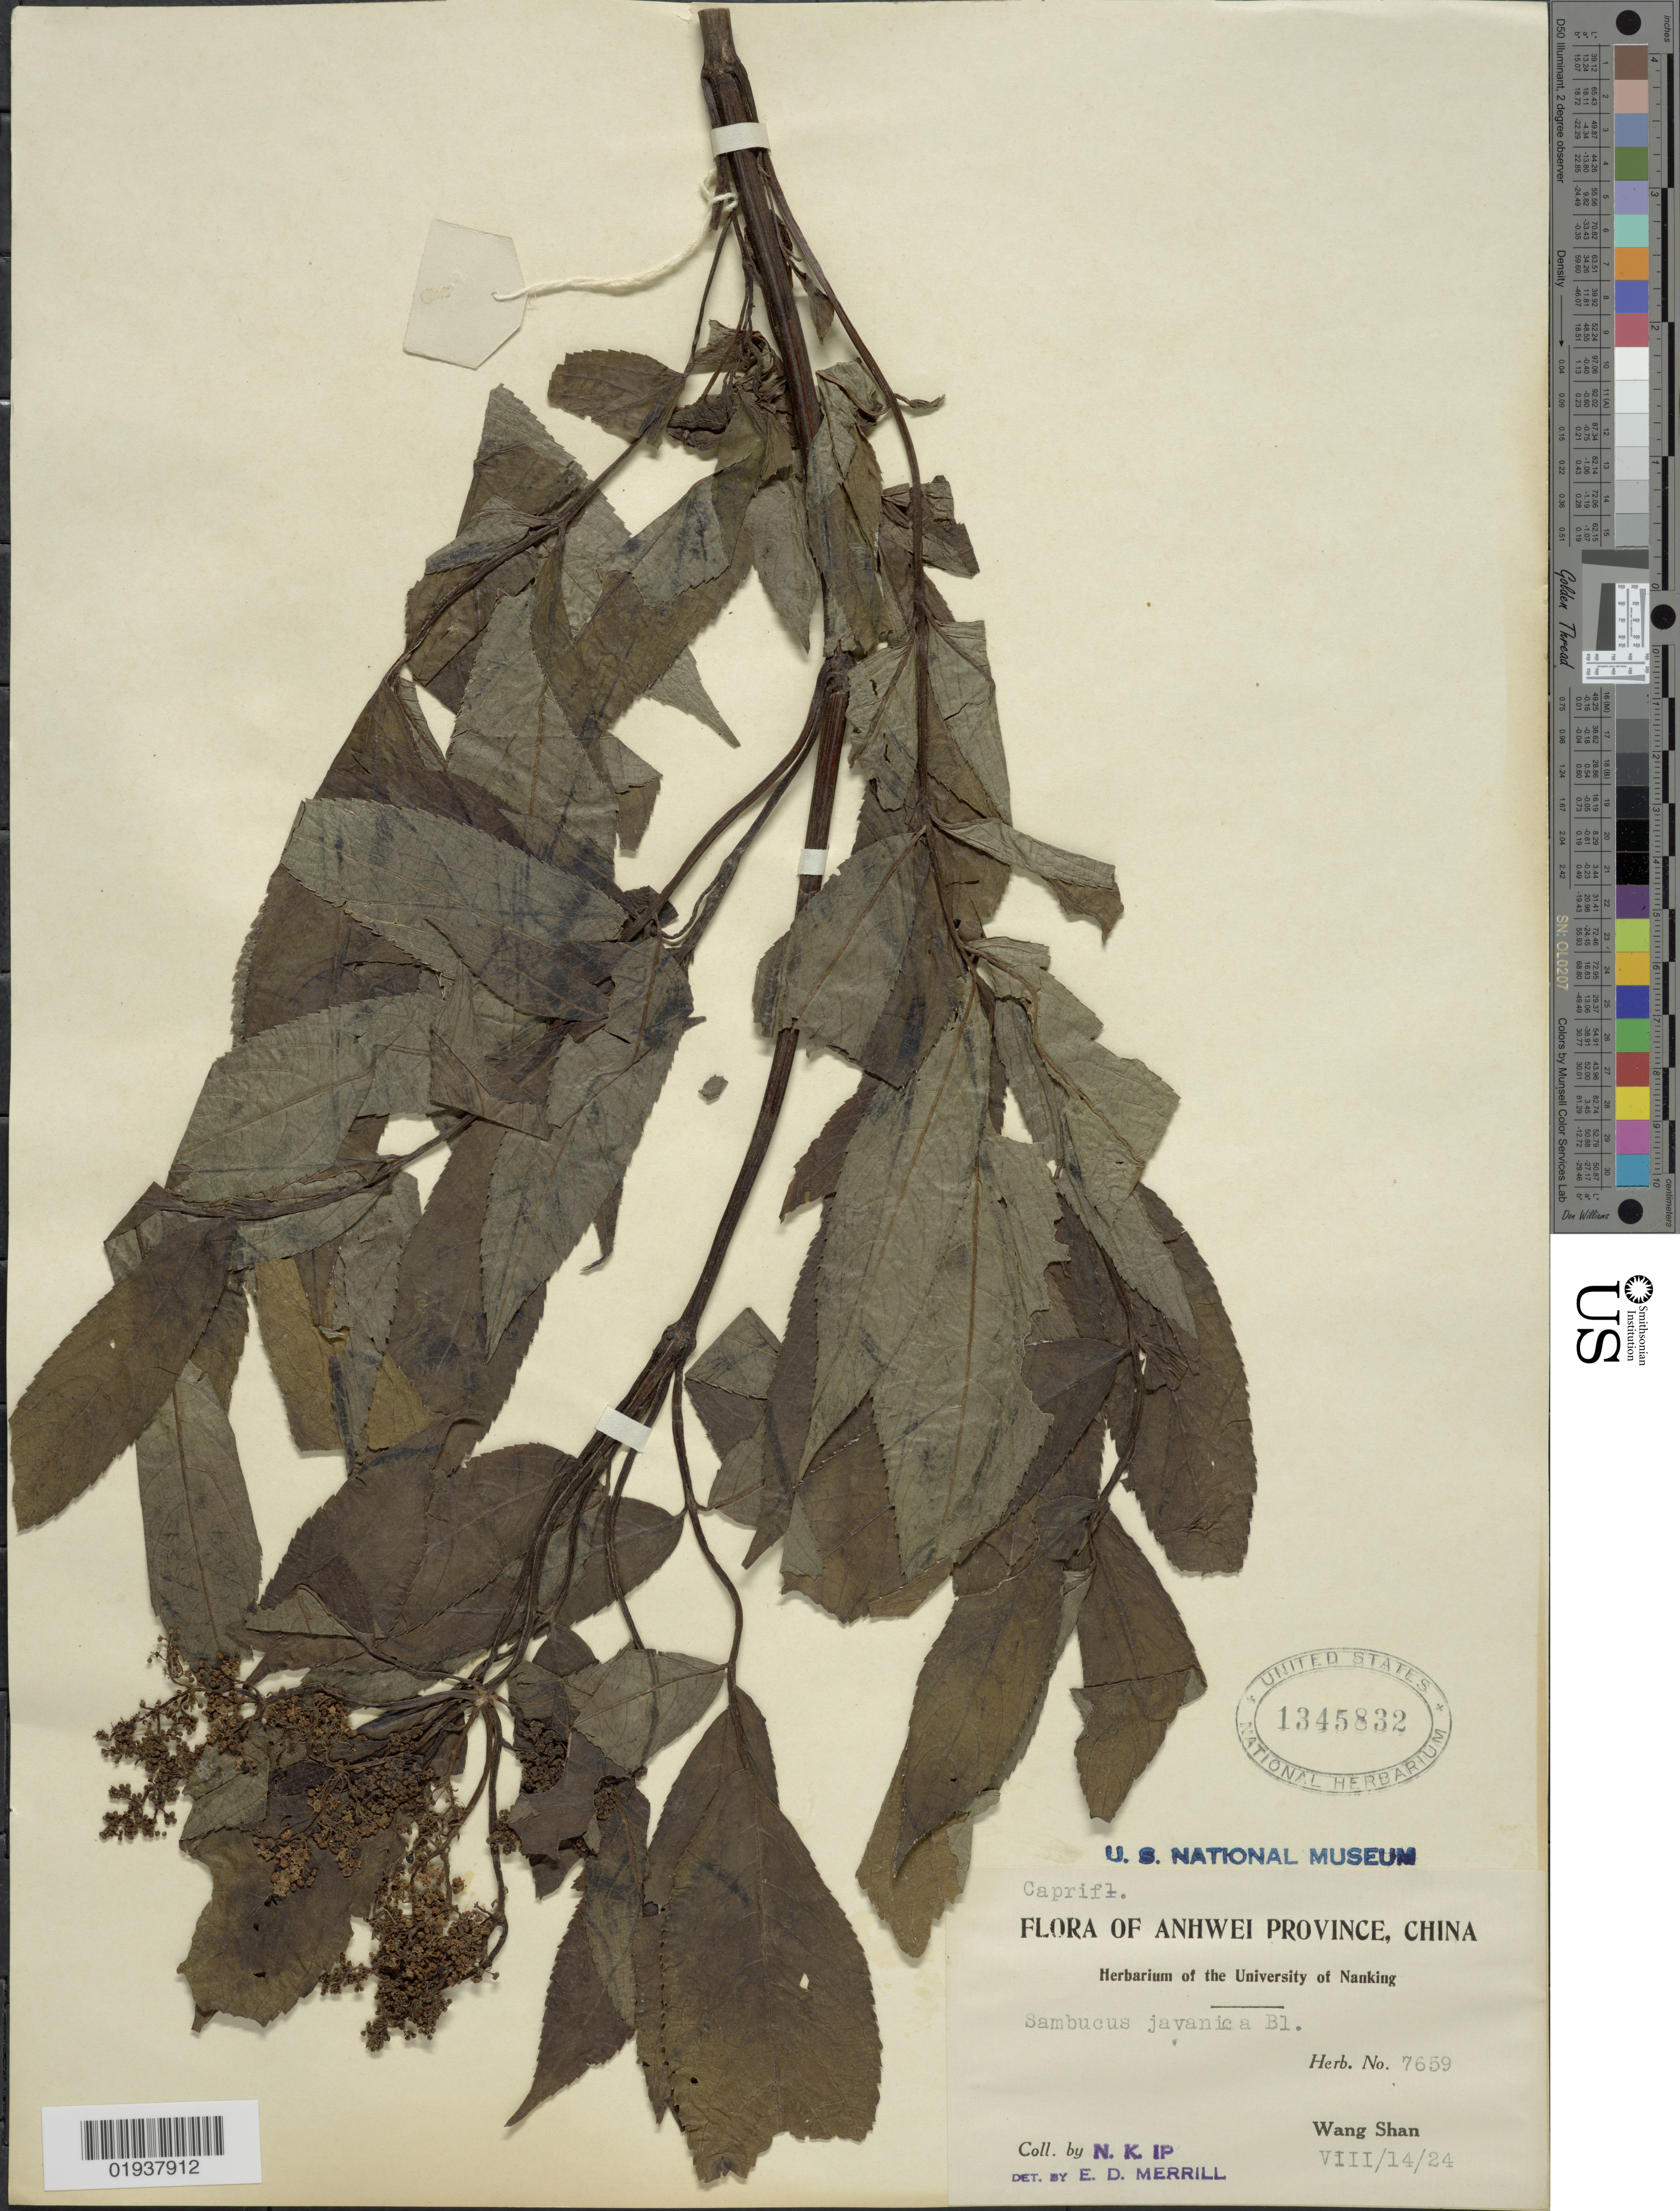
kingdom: Plantae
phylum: Tracheophyta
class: Magnoliopsida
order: Dipsacales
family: Viburnaceae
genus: Sambucus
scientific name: Sambucus javanica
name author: Blume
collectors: N. Ip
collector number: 7659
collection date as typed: Transcribed d/m/y: 14/8/24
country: China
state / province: Anhui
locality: Anhwei Province, Wang Shan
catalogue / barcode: US 1345832